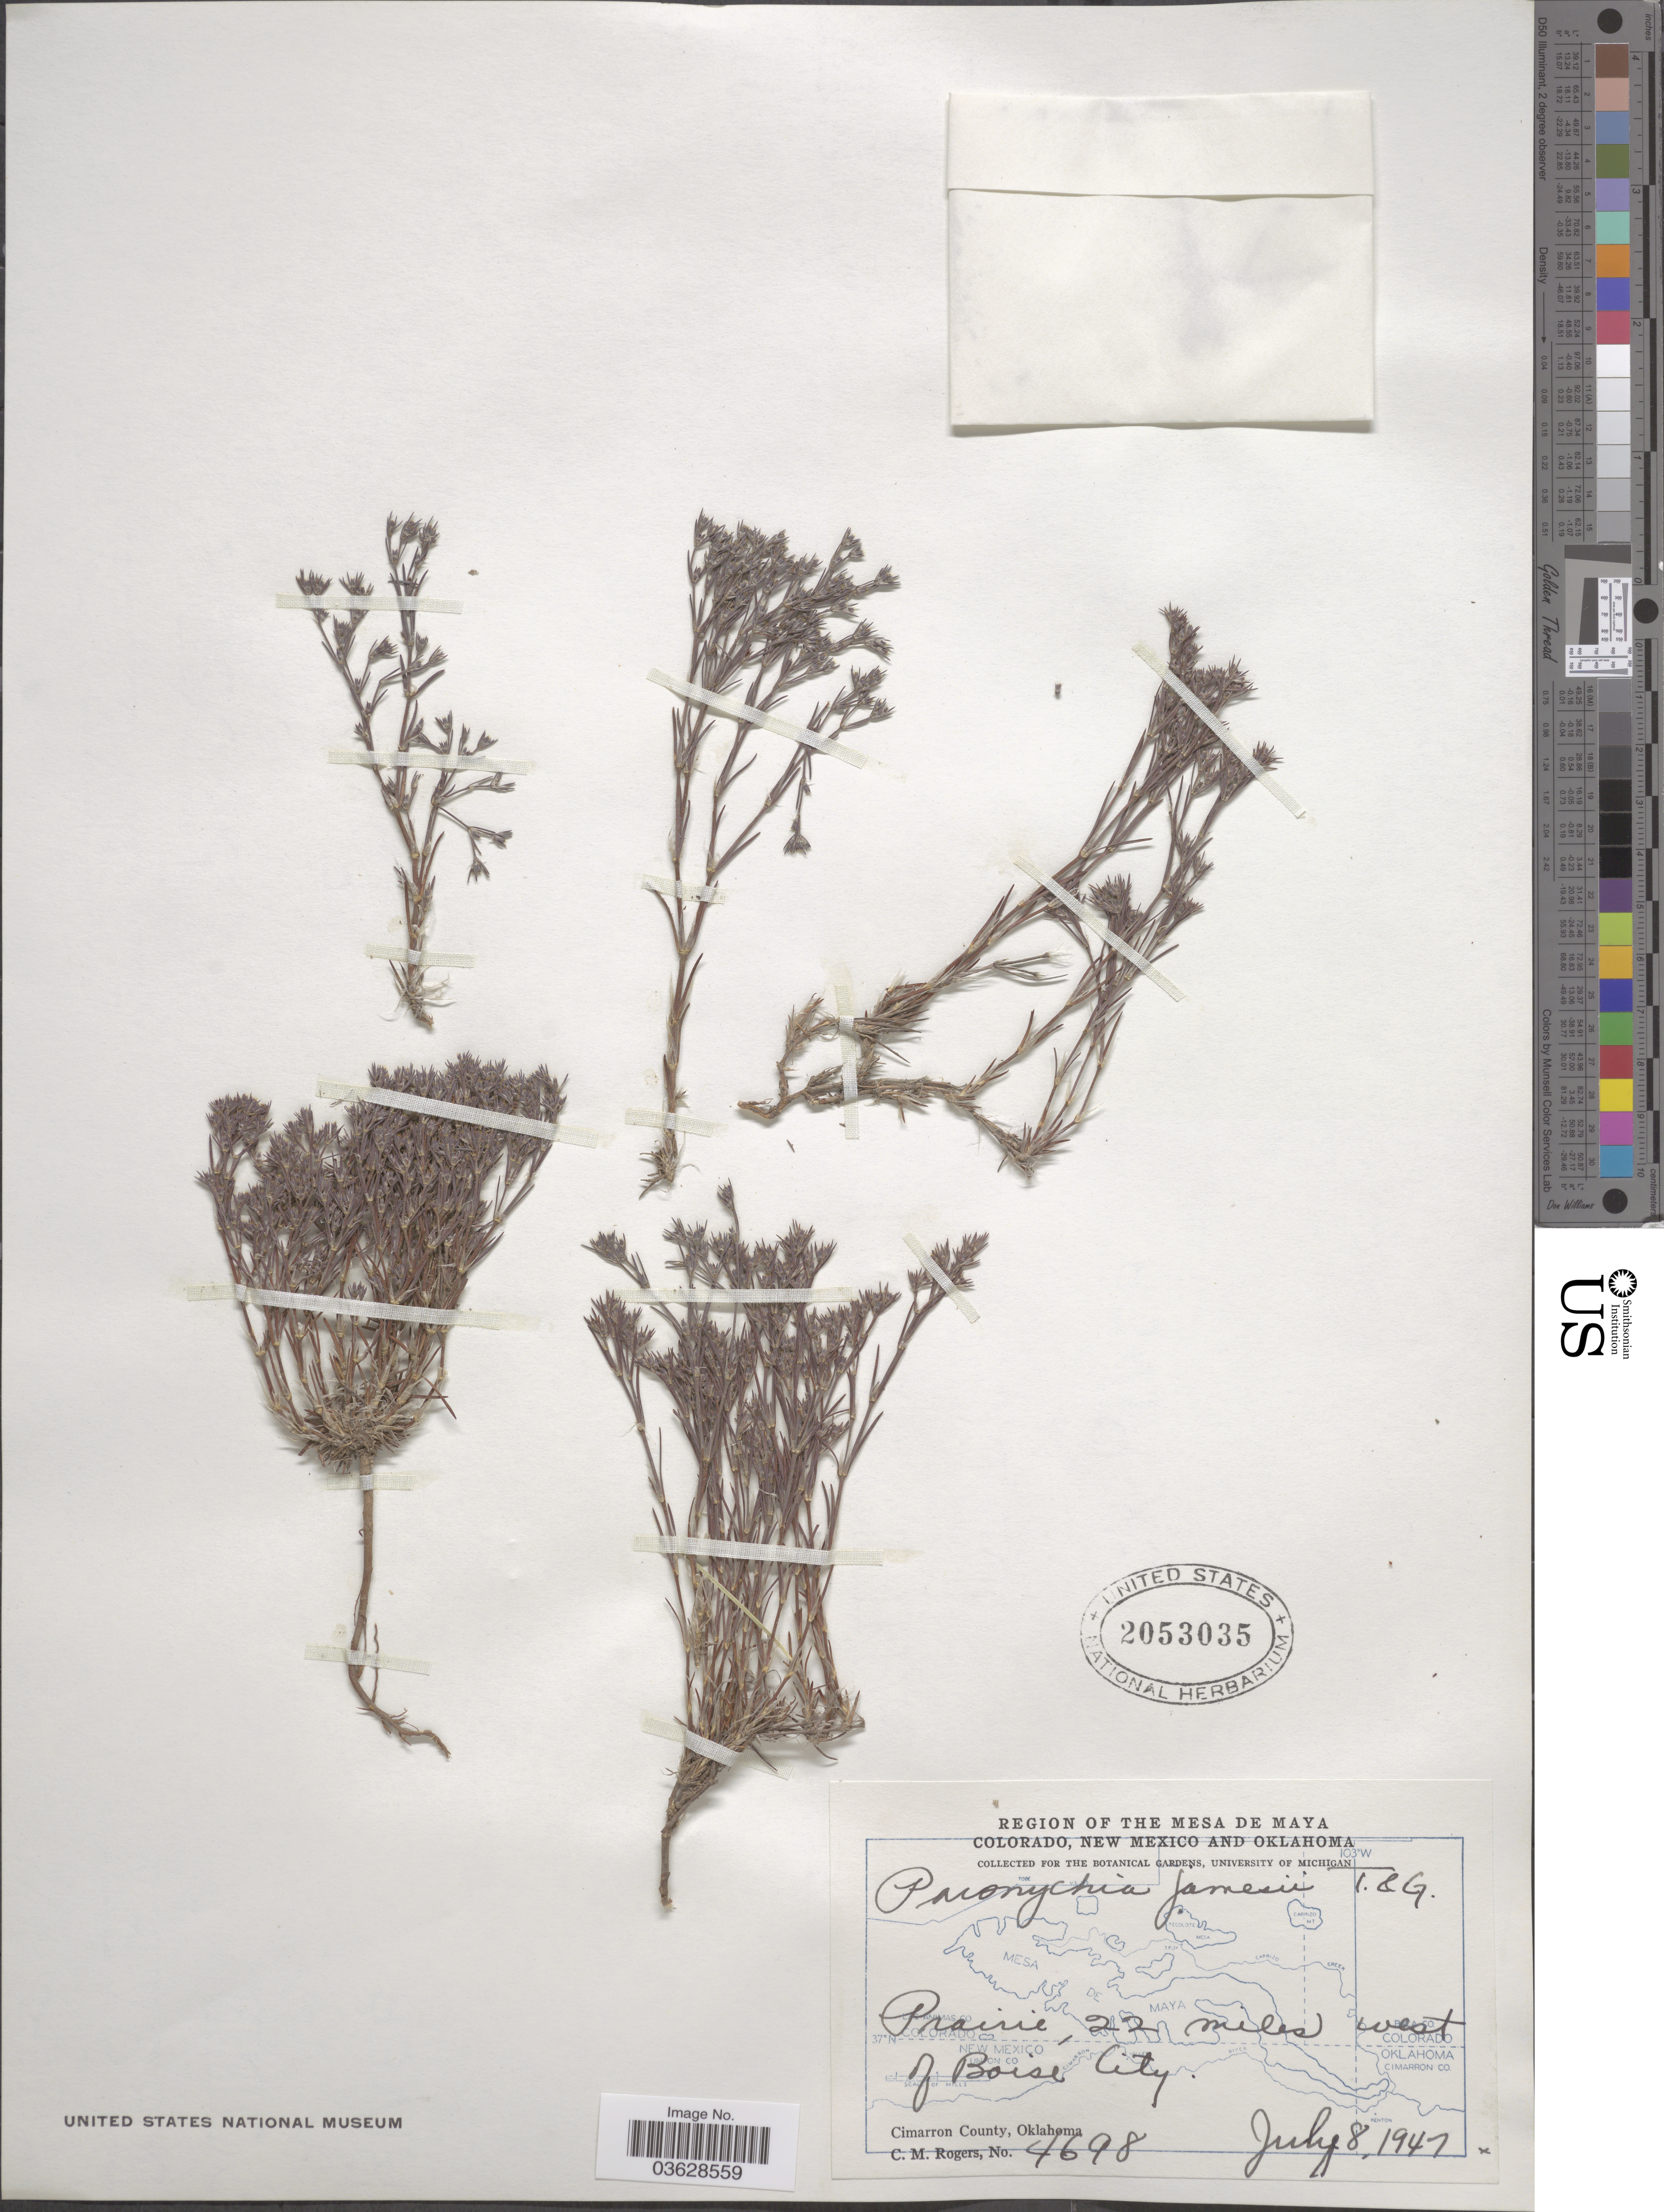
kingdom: Plantae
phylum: Tracheophyta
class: Magnoliopsida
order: Caryophyllales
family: Caryophyllaceae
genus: Paronychia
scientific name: Paronychia jamesii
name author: Torr. & A. Gray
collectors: C. M. Rogers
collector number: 4698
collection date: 1947-07-08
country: United States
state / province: Oklahoma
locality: The Mesa de Maya. Prairie, 22 miles west of Boise City. Cimarron County.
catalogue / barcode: US 2053035